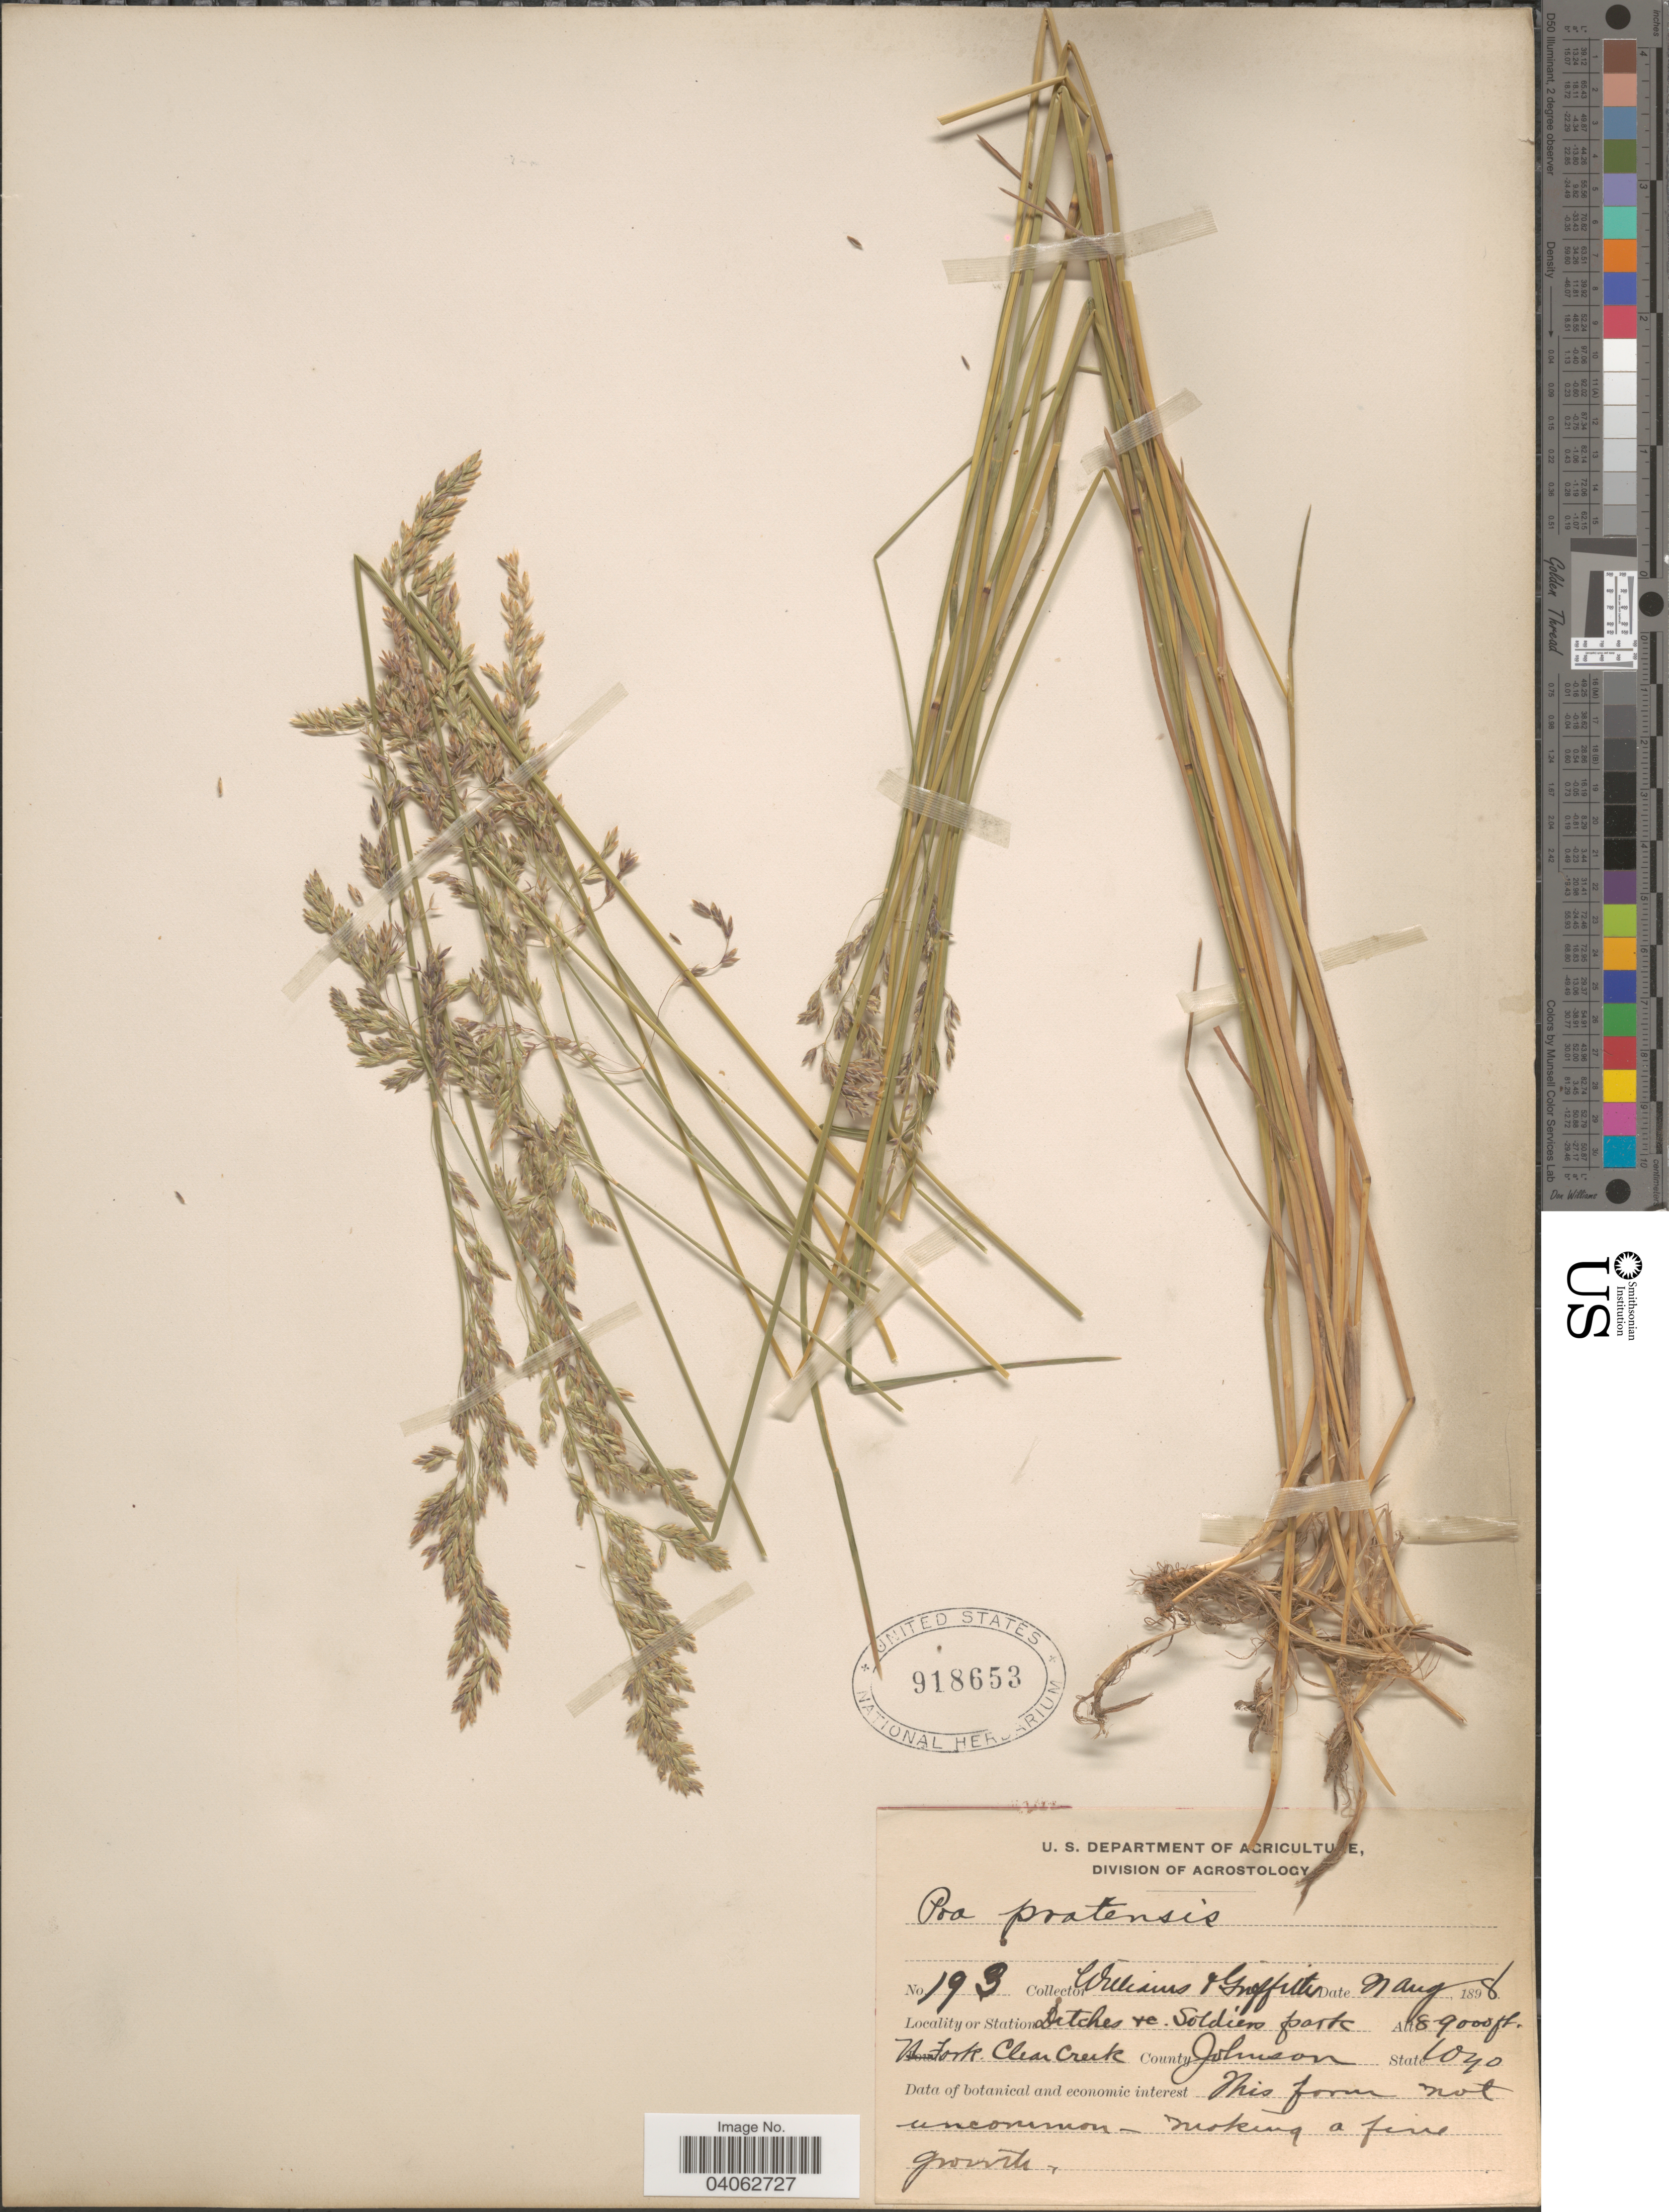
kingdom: Plantae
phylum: Tracheophyta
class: Liliopsida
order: Poales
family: Poaceae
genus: Poa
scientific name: Poa pratensis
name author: L.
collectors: -- Williams & -- Griffiths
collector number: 193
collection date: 1898-08-21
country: United States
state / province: Wyoming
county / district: Johnson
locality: Ditches to Soldiers park. N. Fork Clear Creek. County Johnson.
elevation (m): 2438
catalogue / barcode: US 918653